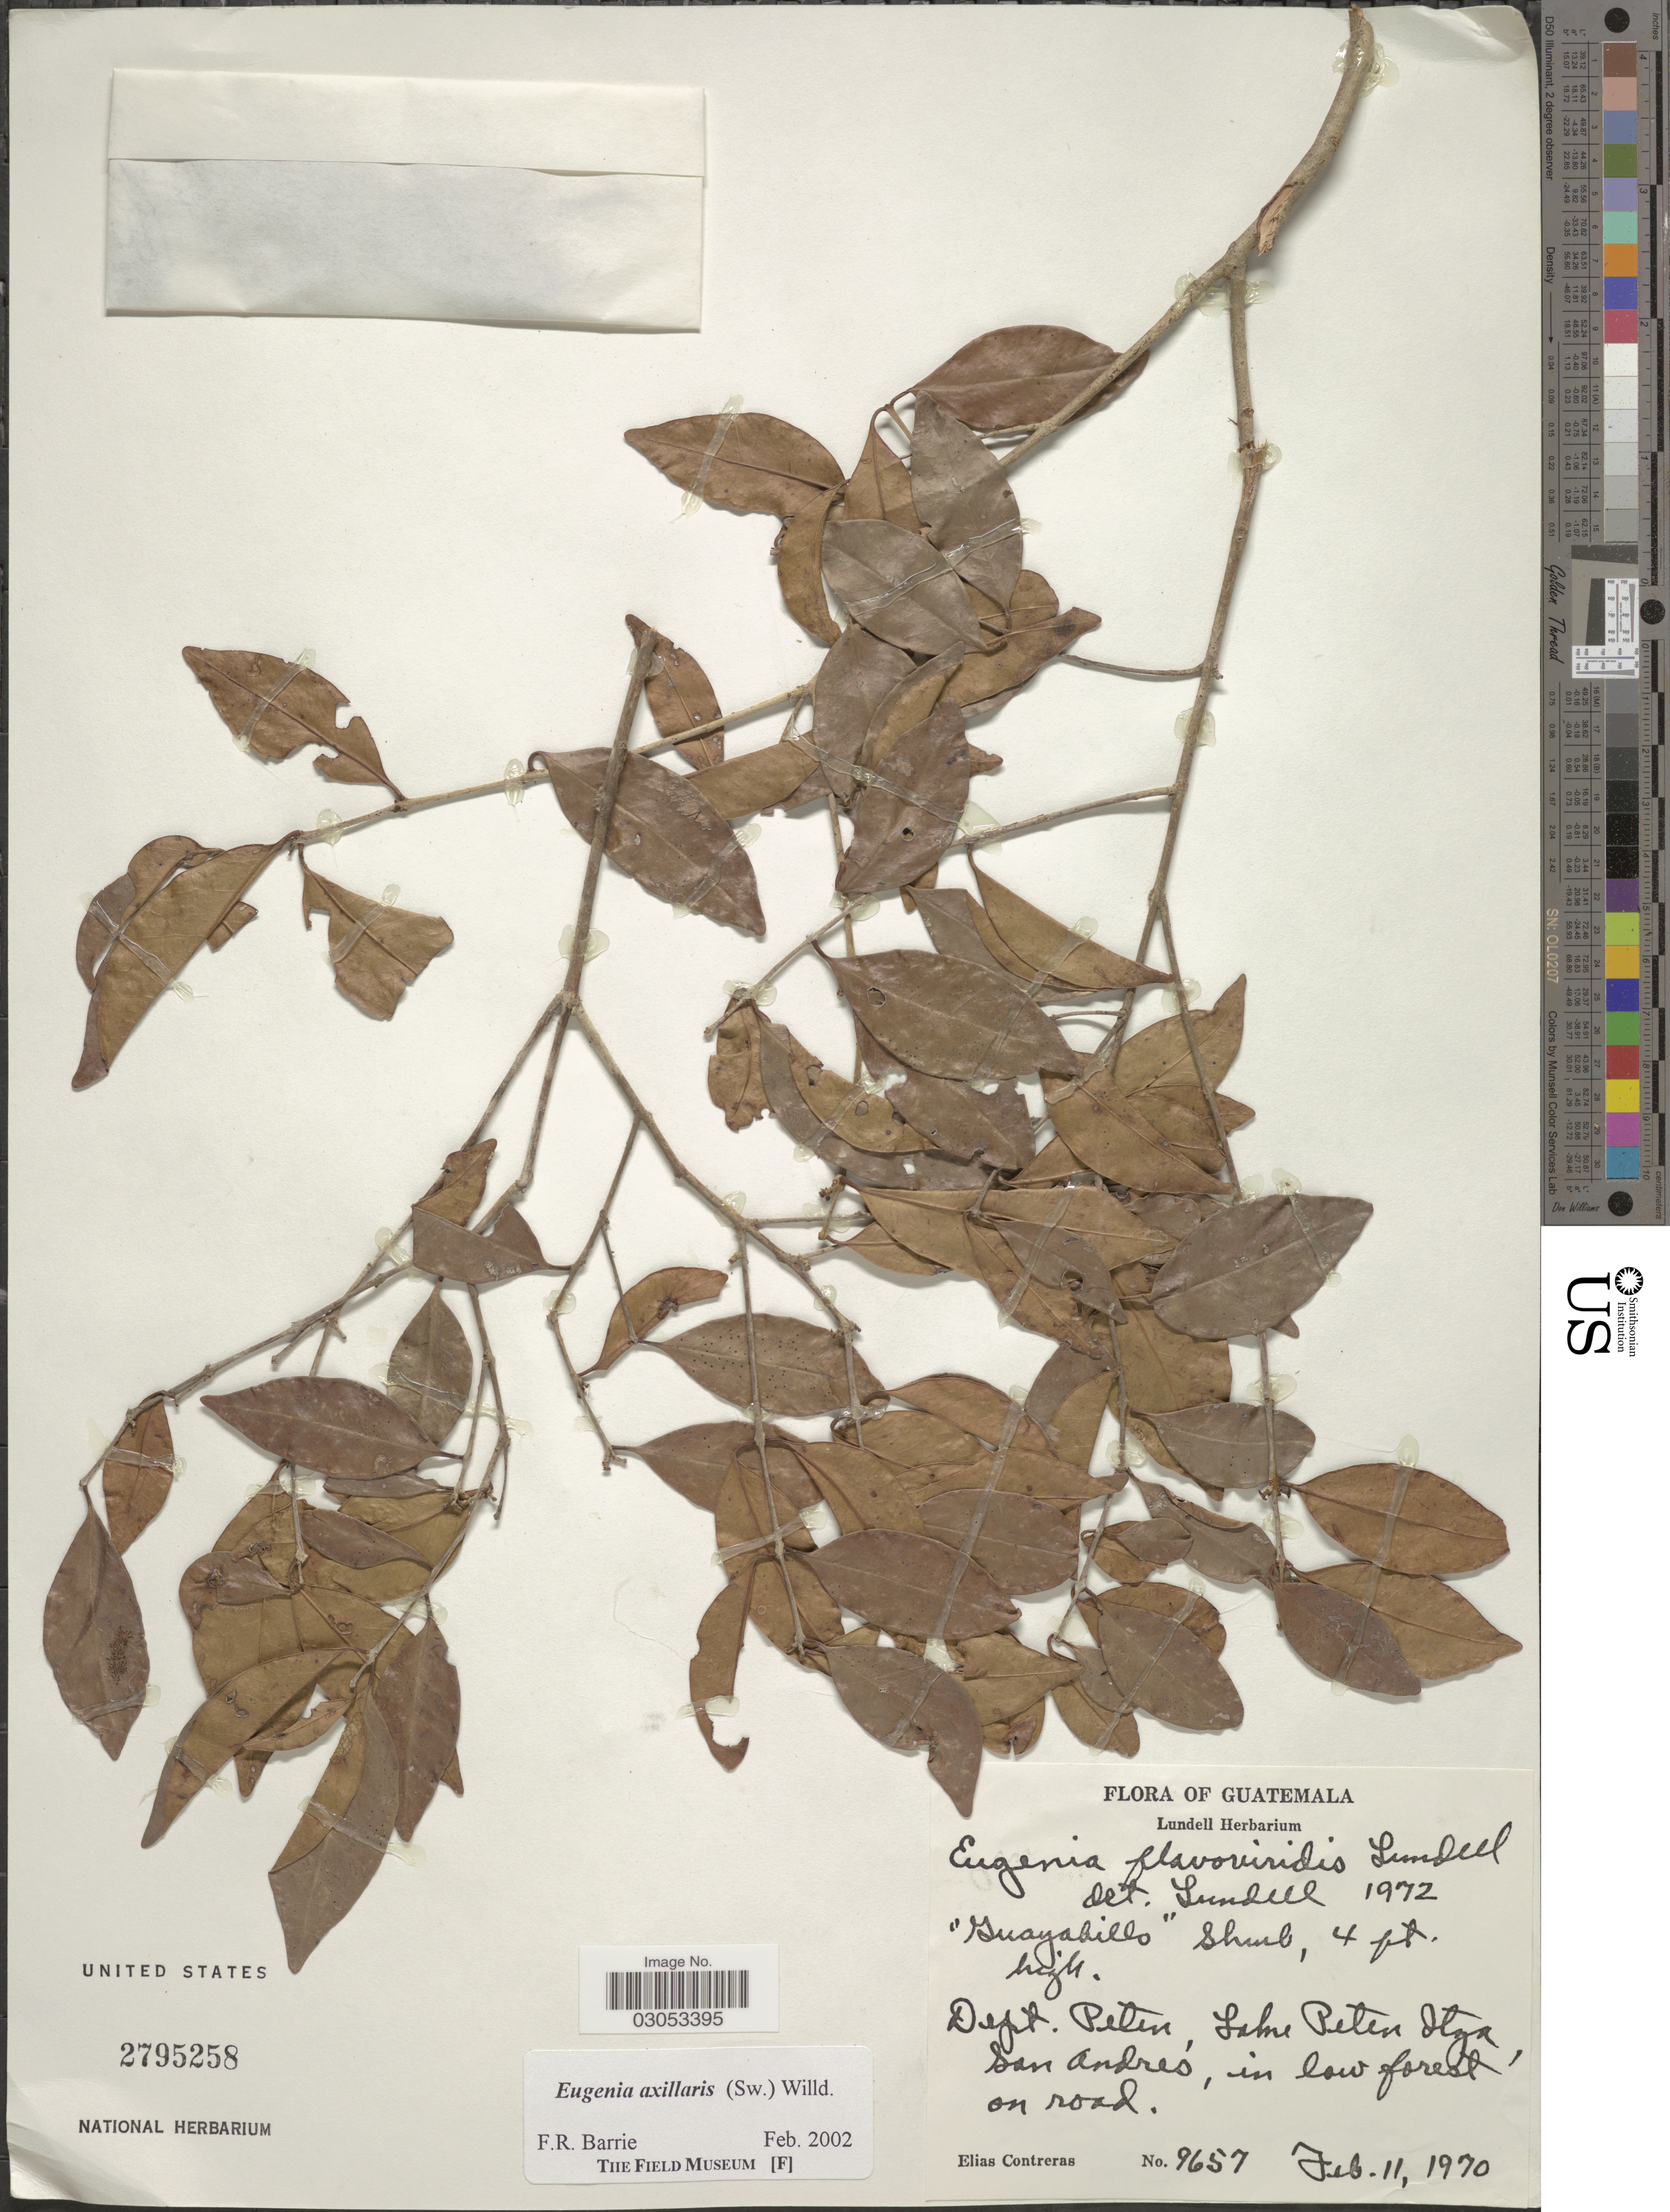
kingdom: Plantae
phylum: Tracheophyta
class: Magnoliopsida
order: Myrtales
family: Myrtaceae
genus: Eugenia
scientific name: Eugenia axillaris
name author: (Sw.) Willd.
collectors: E. Contreras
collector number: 9657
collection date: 1970-02-11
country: Guatemala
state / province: El Petén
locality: Dept. Peten, sobre Péten Itzá, San Andrés, in low forest, on road.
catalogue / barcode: US 2795258